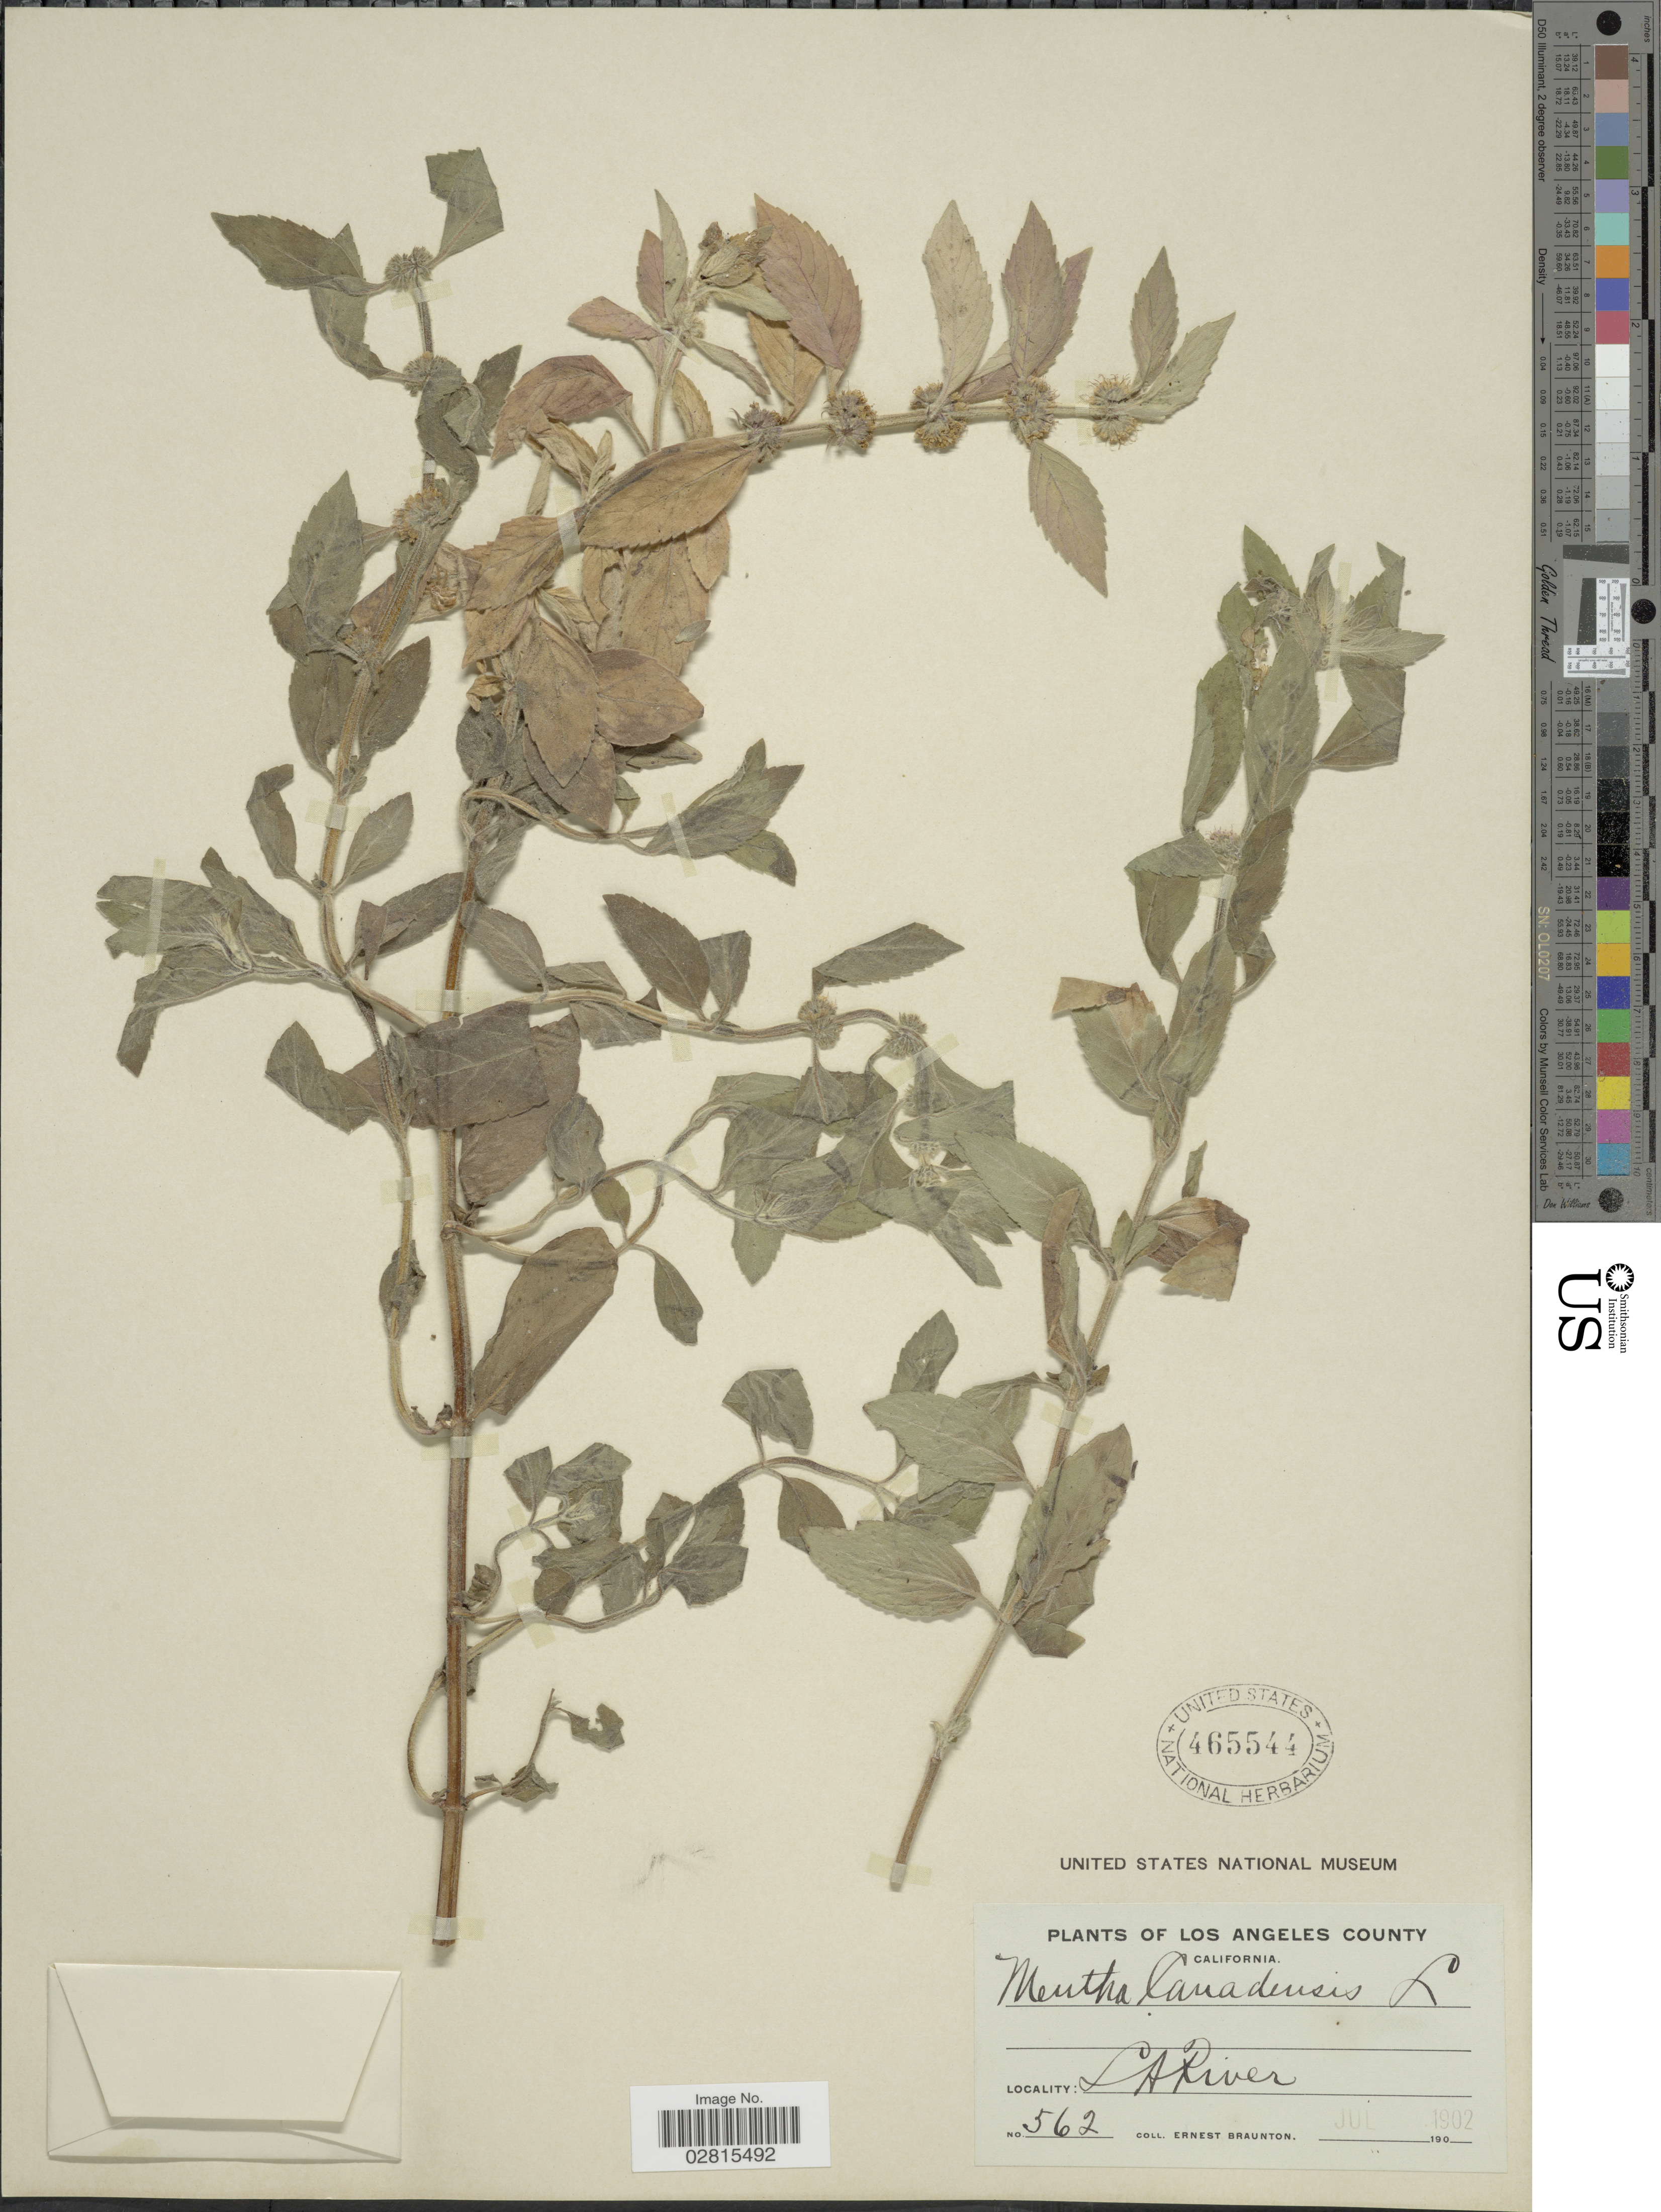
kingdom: Plantae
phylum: Tracheophyta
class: Magnoliopsida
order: Lamiales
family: Lamiaceae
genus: Mentha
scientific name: Mentha canadensis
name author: L.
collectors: E. Braunton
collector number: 562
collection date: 1902-07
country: United States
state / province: California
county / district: Los Angeles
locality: Los Angeles County, LA River.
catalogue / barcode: US 465544